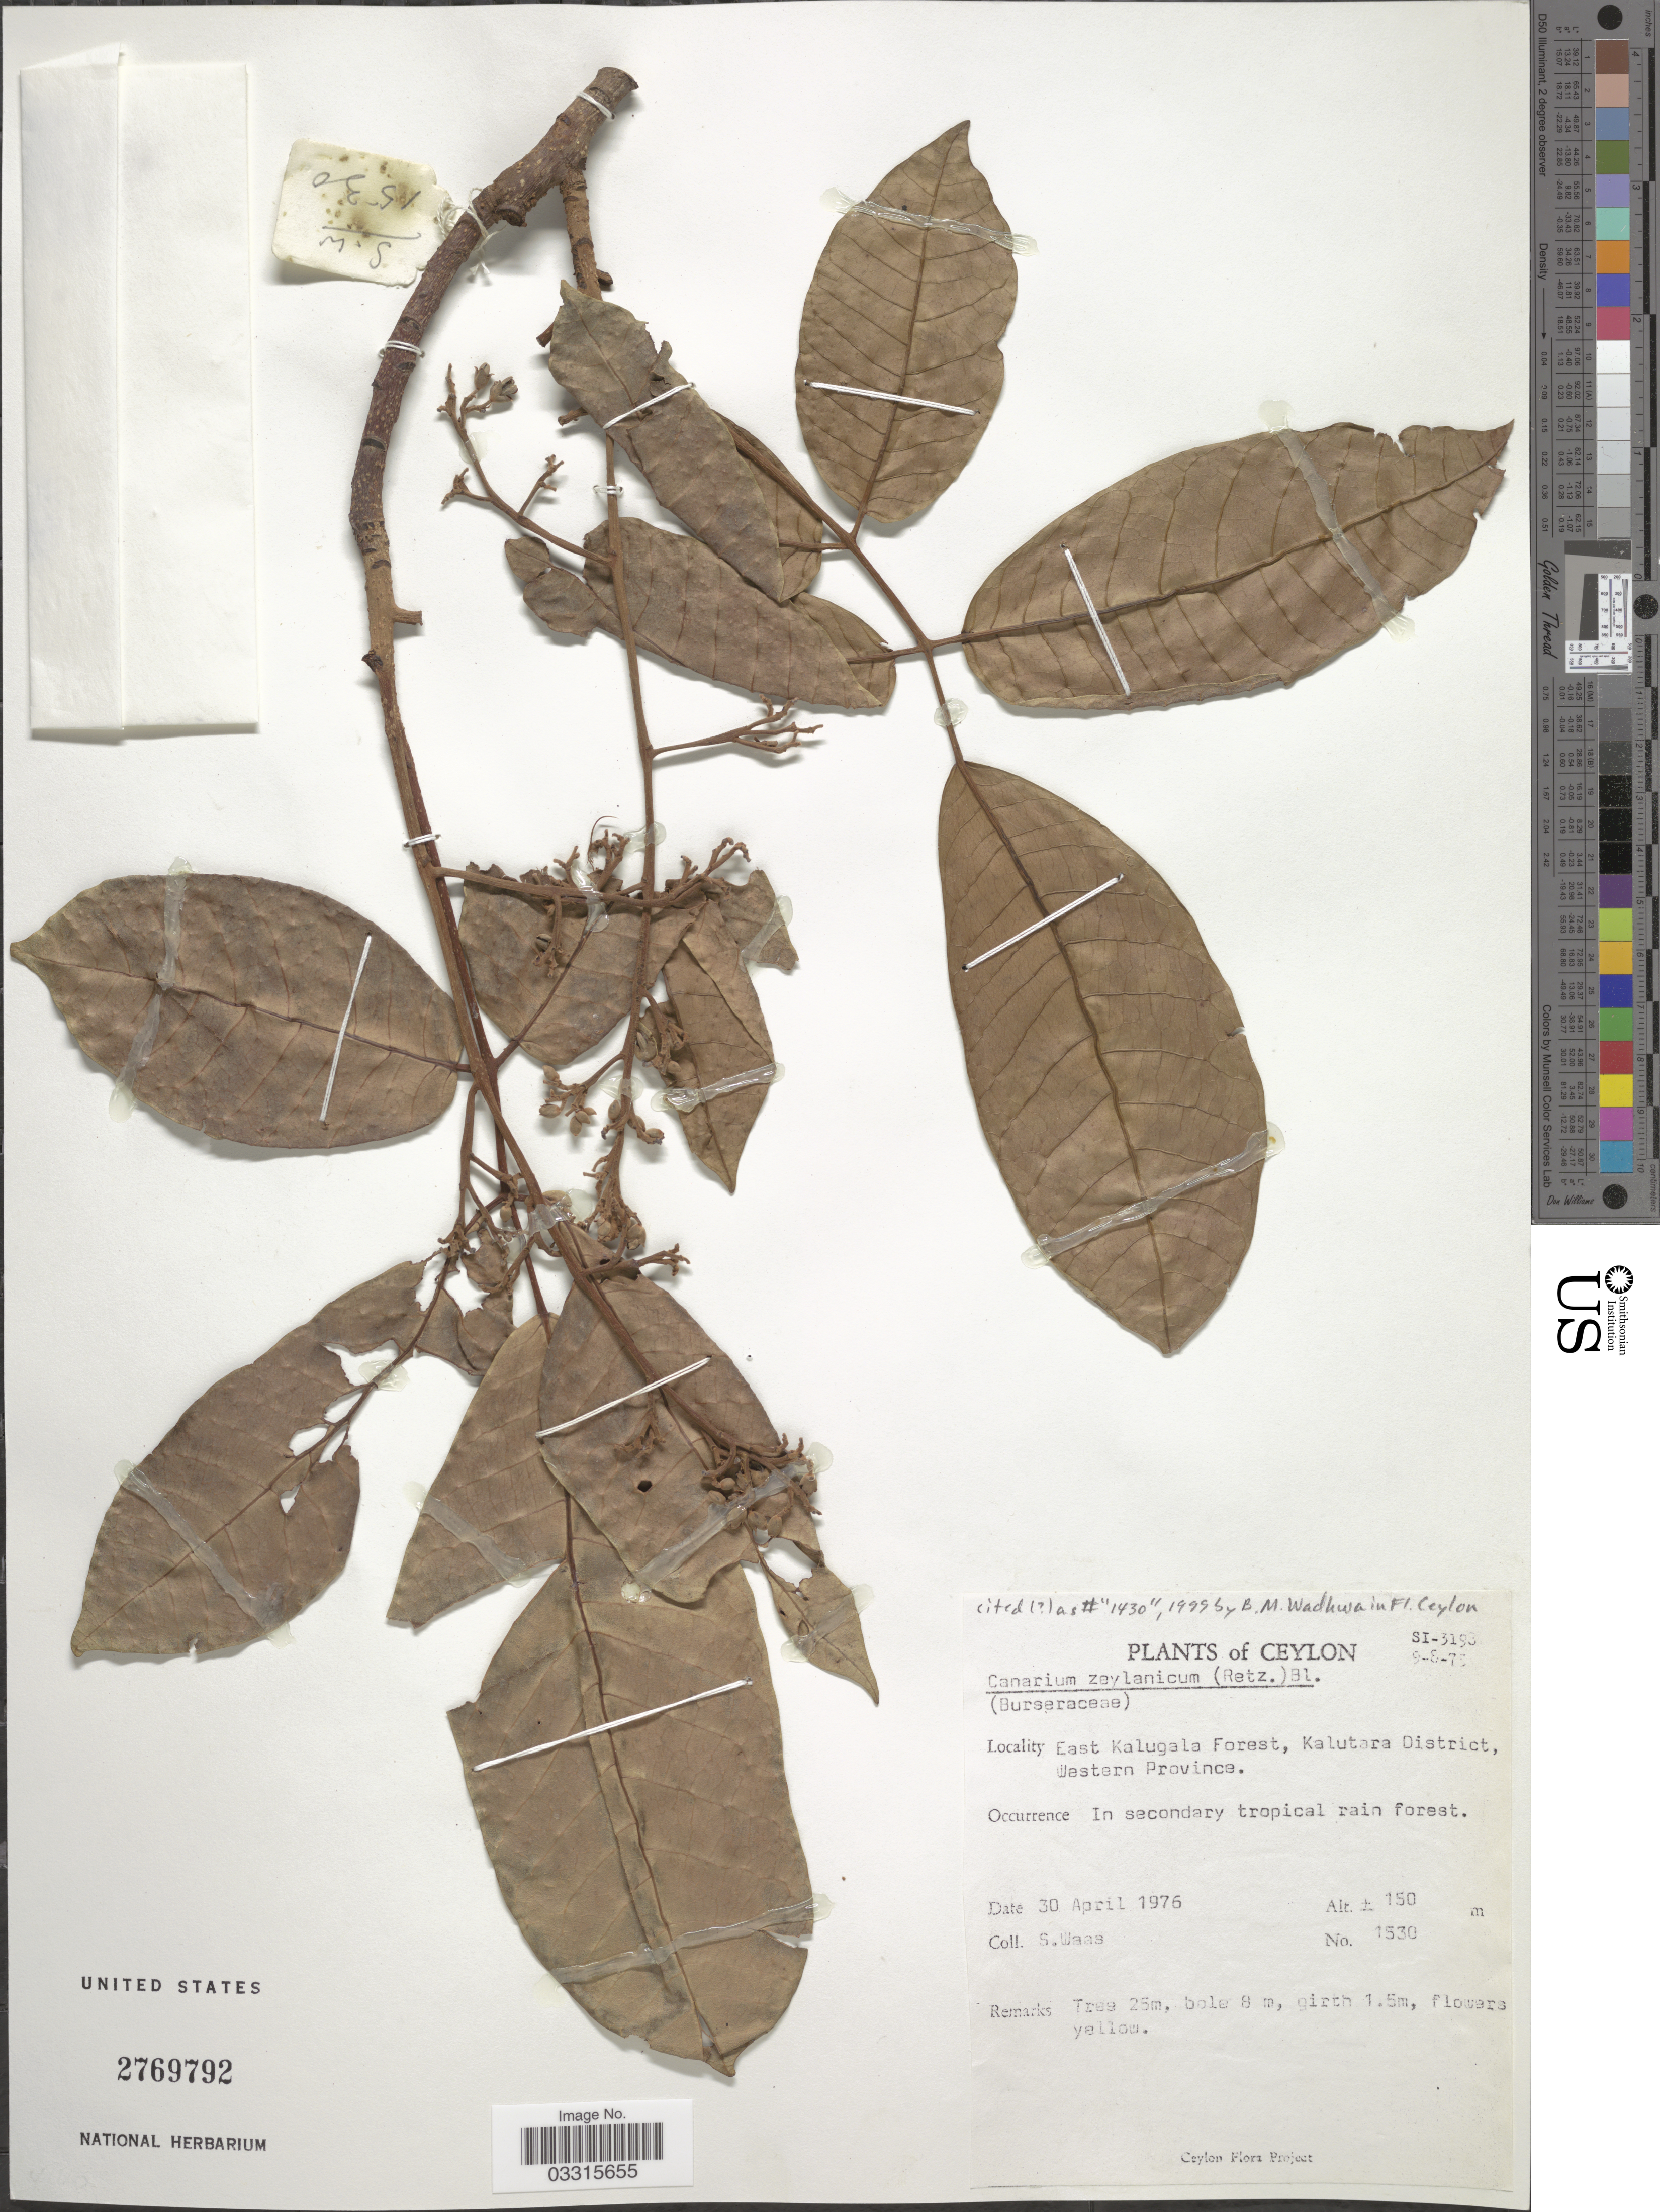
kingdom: Plantae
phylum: Tracheophyta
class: Magnoliopsida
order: Sapindales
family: Burseraceae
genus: Canarium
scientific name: Canarium zeylanicum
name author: (Retz.) Blume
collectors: S. Waas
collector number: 1530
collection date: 1976-04-30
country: Sri Lanka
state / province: Western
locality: Ceylon. East Kalugala Forest, Kalutara District.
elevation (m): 150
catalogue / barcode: US 2769792